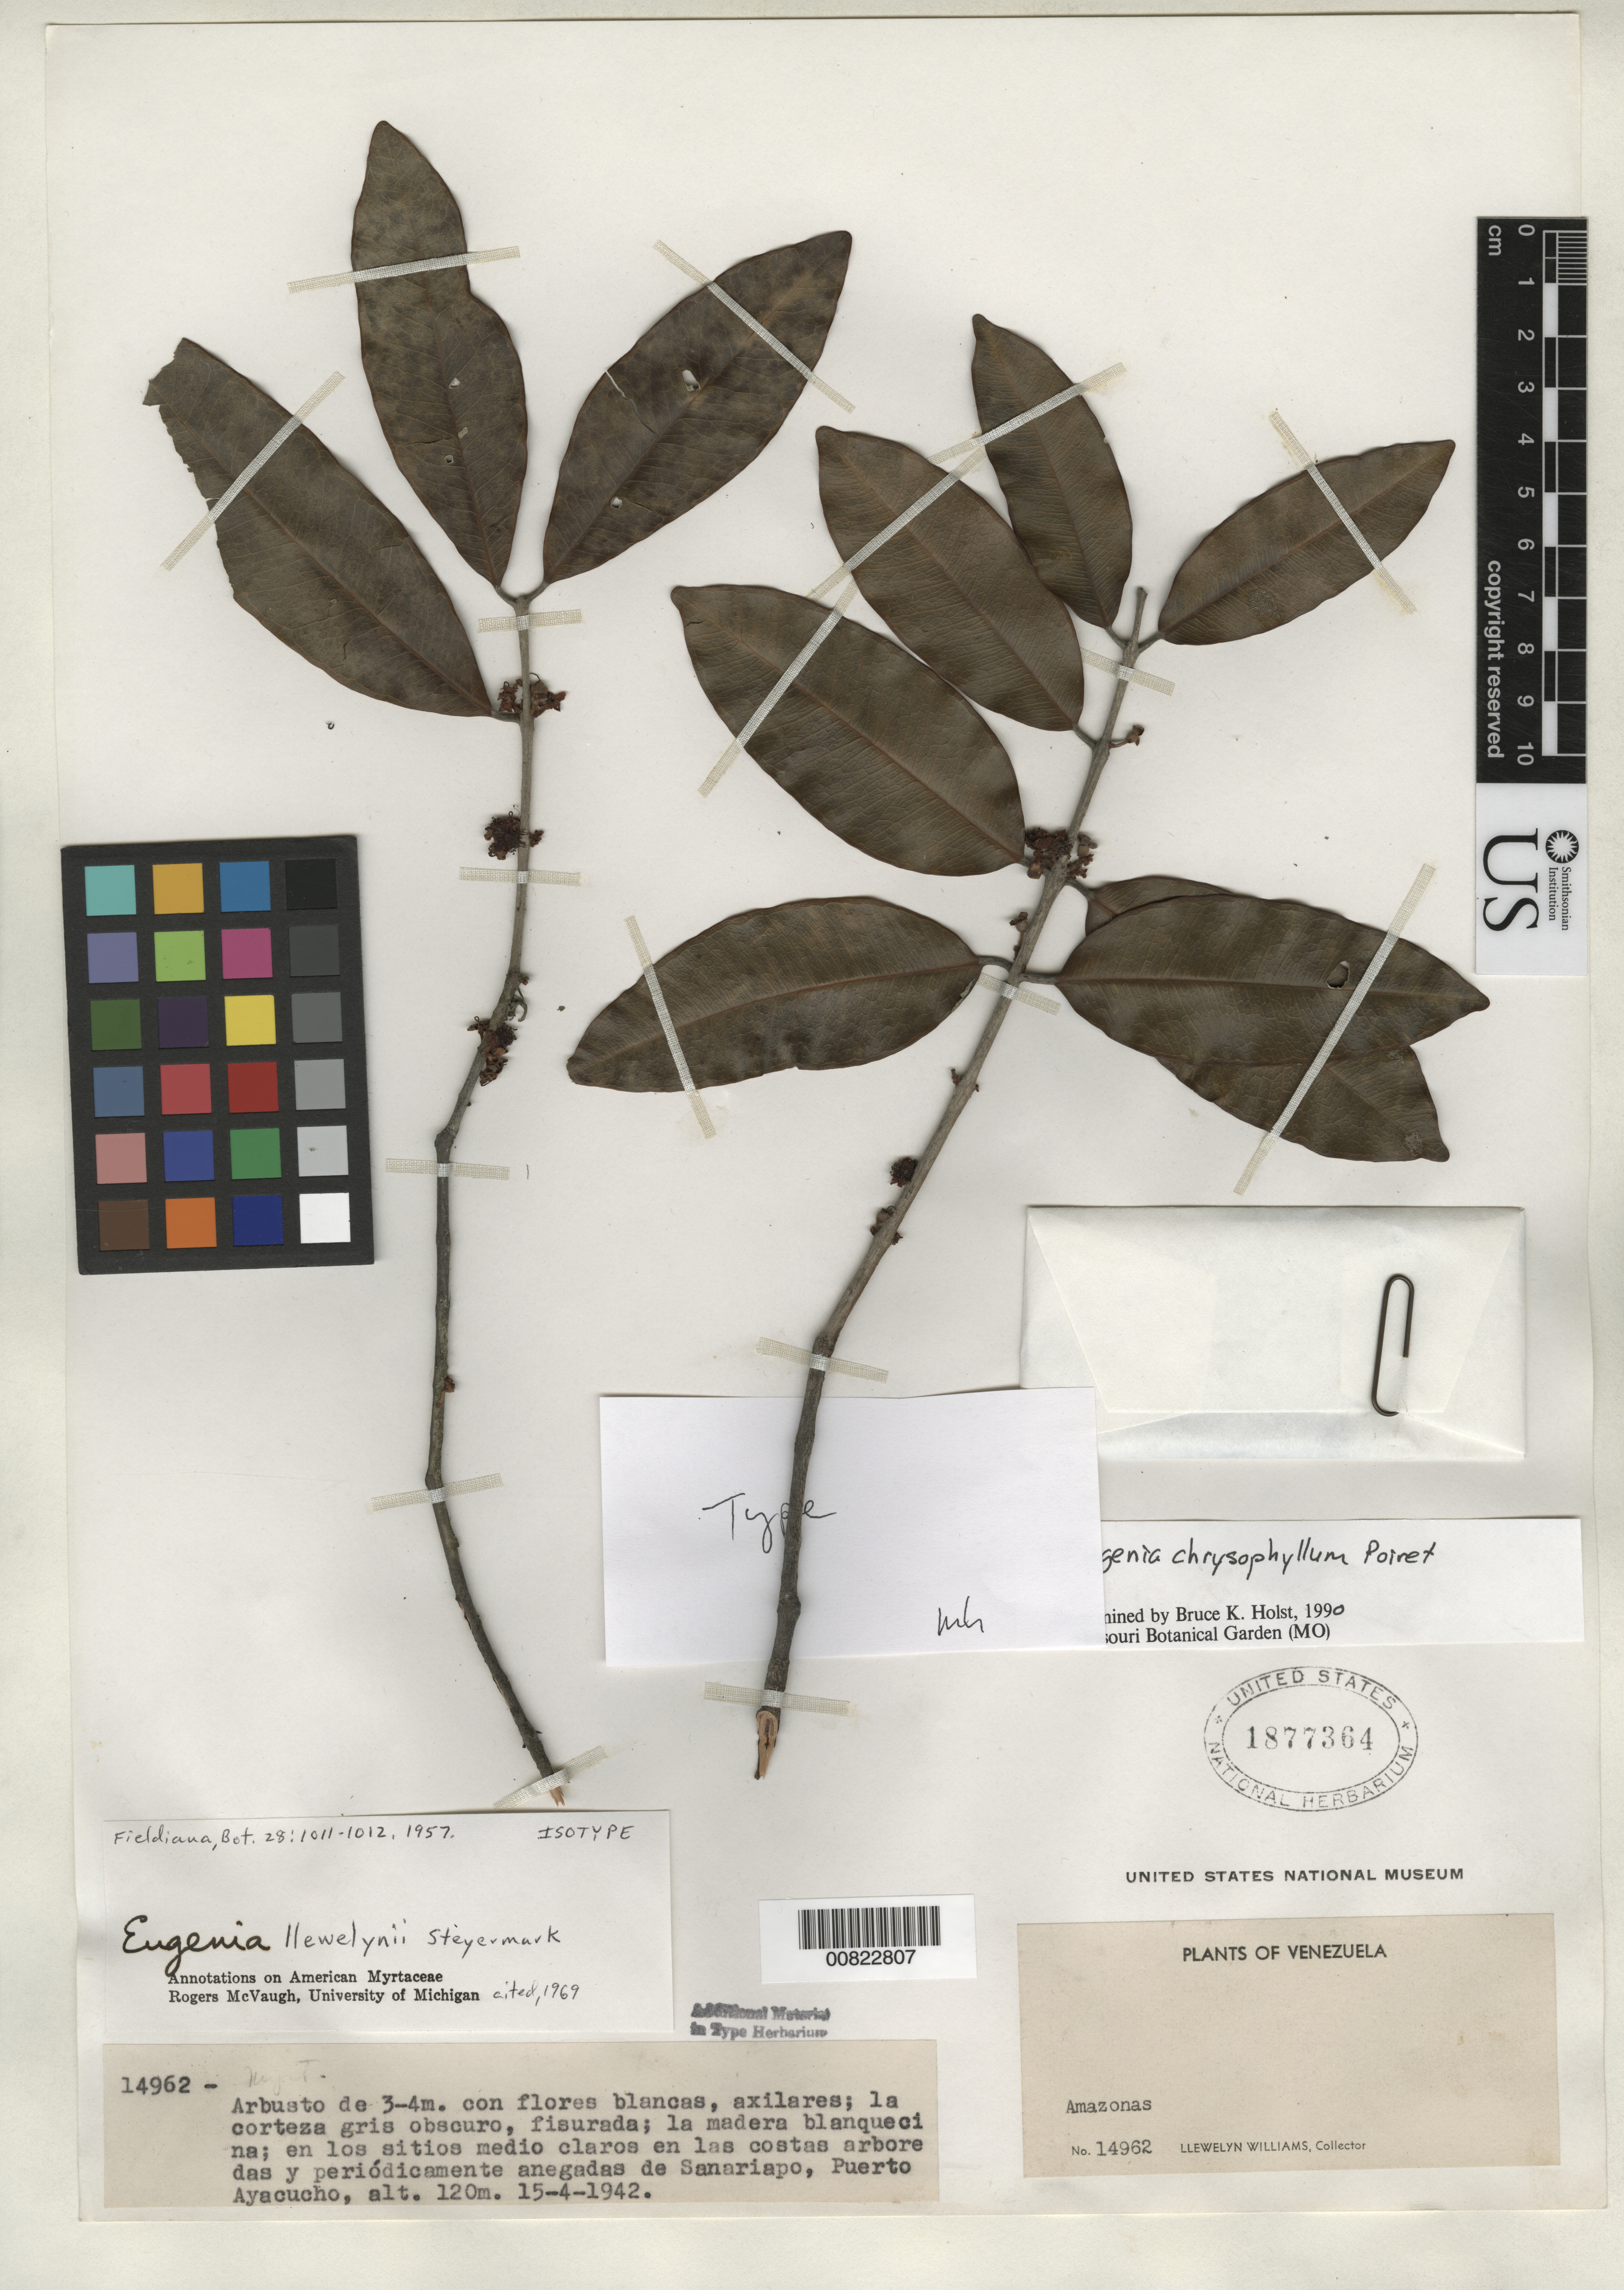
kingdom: Plantae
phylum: Tracheophyta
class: Magnoliopsida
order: Myrtales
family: Myrtaceae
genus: Eugenia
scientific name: Eugenia llewelynii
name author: Steyerm.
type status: Isotype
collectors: Ll. Williams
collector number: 14962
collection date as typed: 15 Apr 1942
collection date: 1942-04-15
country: Venezuela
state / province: Amazonas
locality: Sanariapo, Puerto Ayacucho.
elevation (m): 120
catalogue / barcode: US 1877364